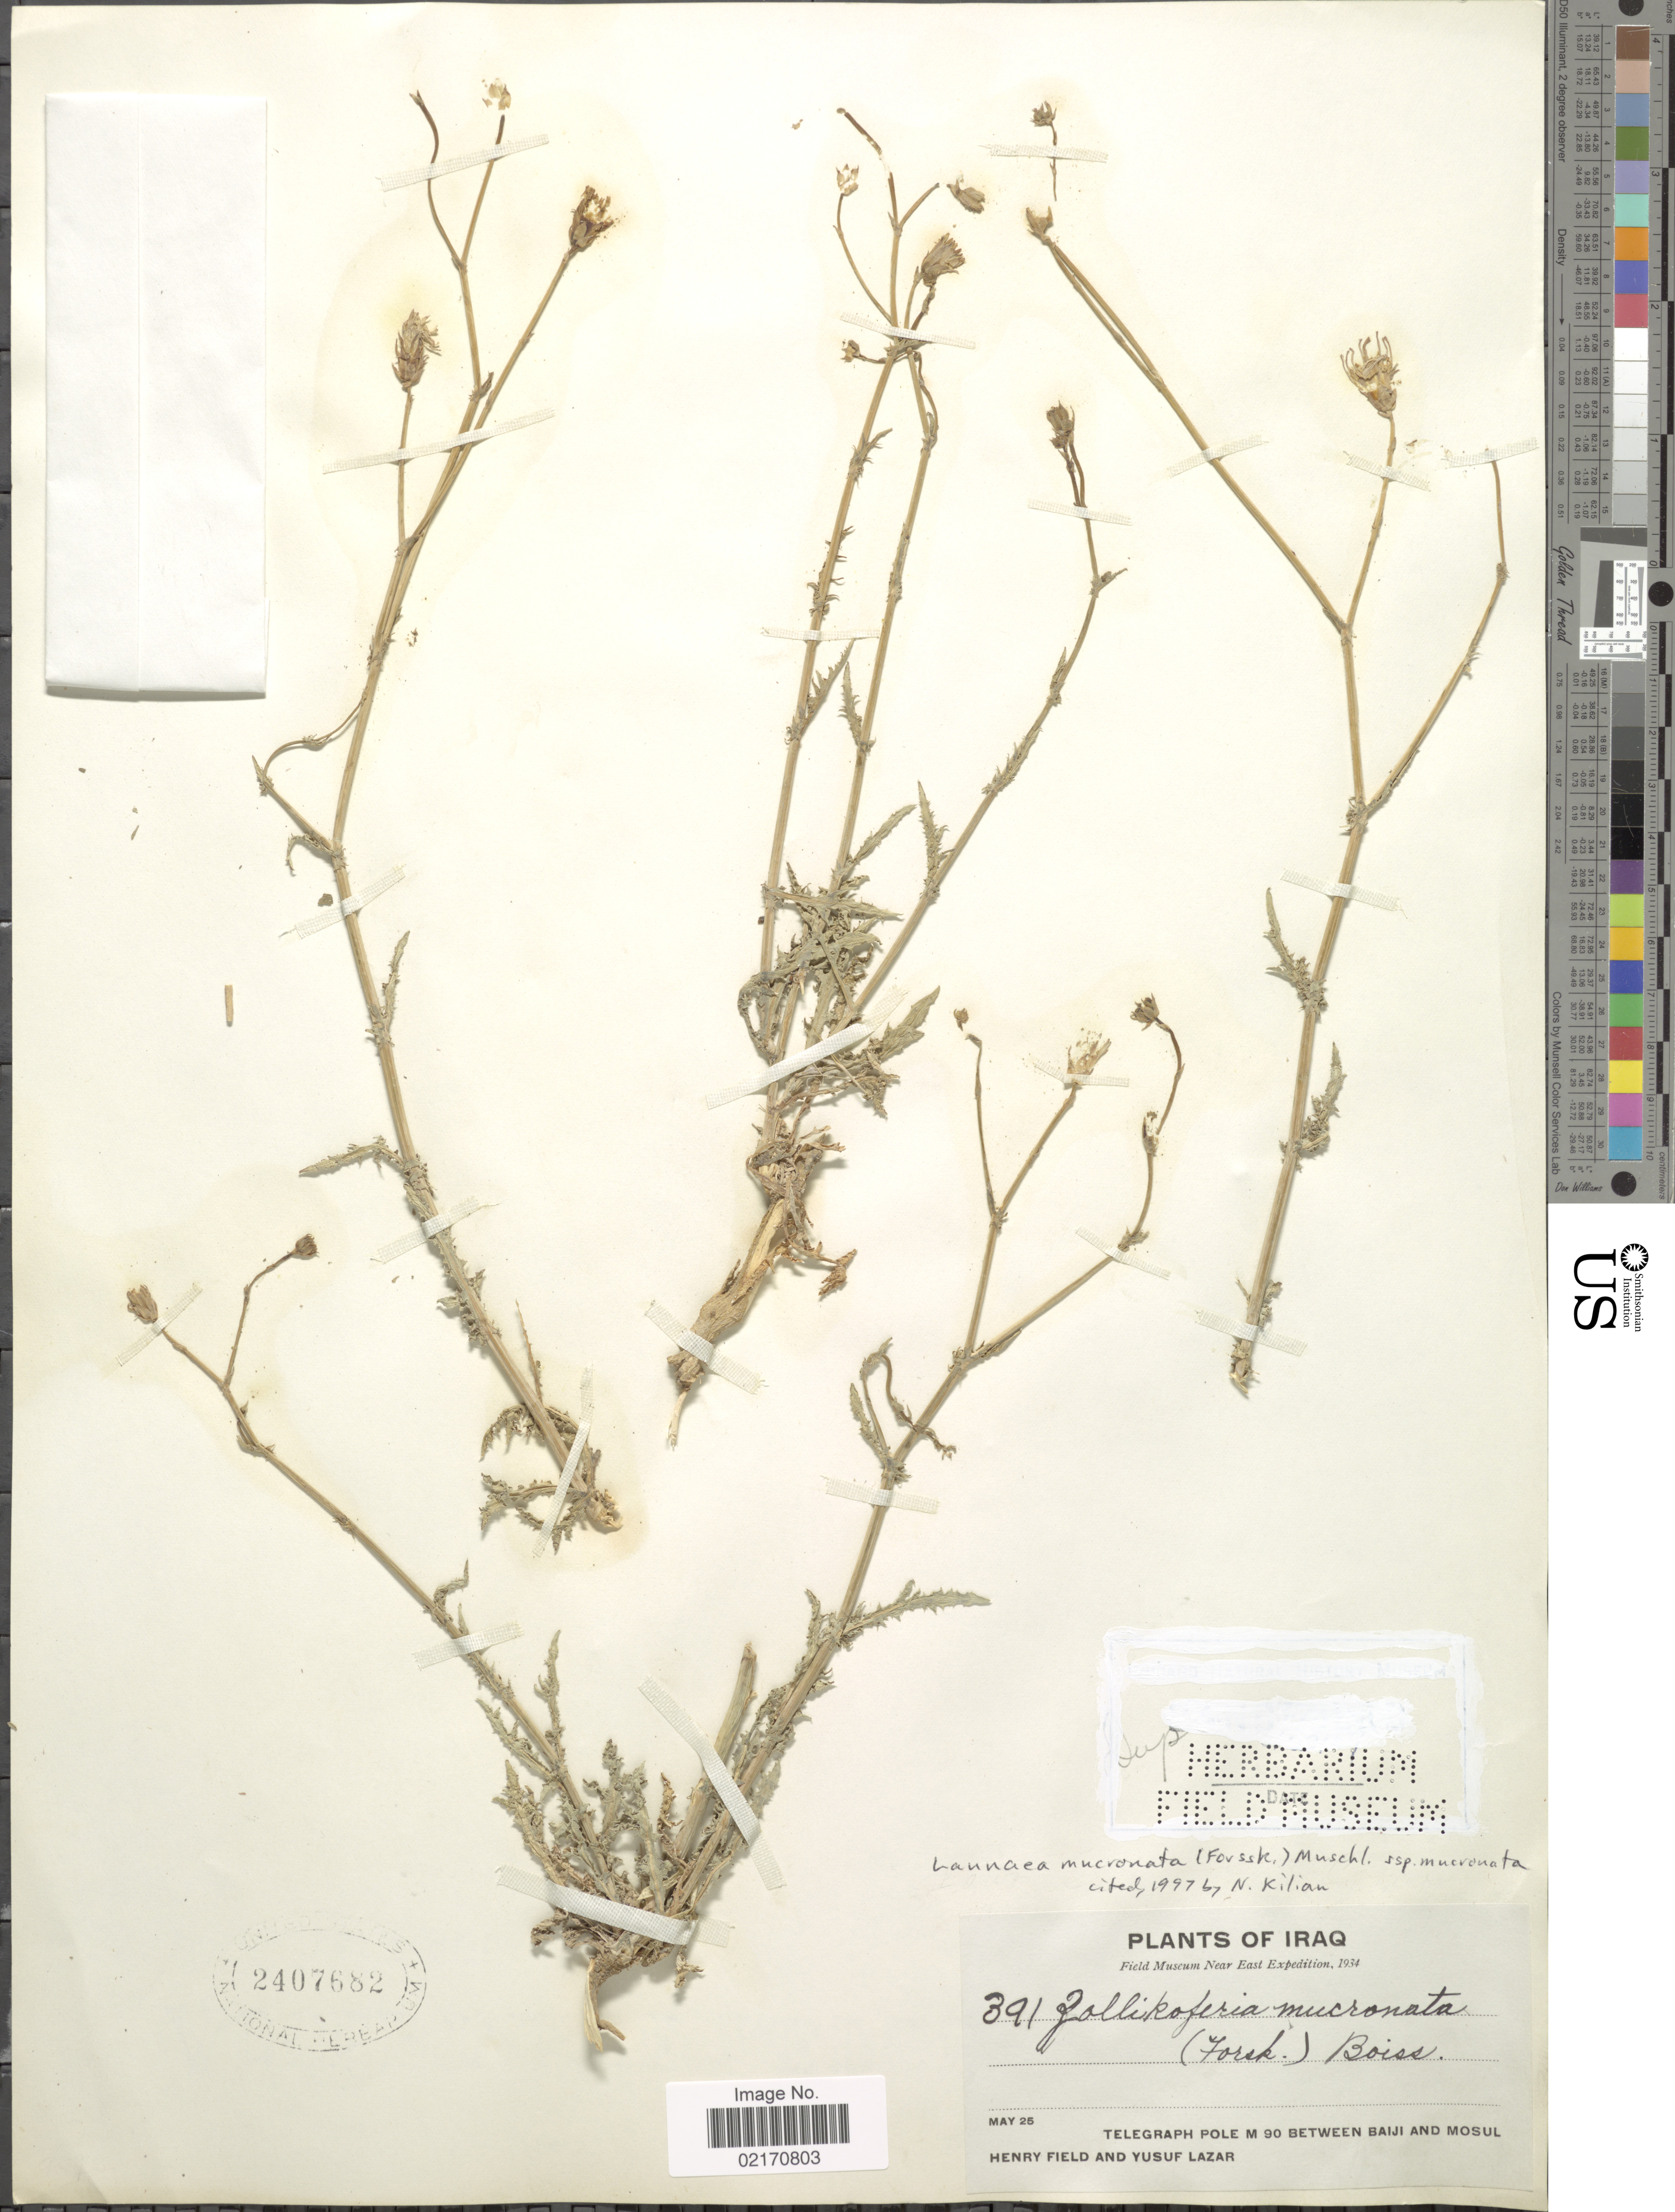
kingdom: Plantae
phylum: Tracheophyta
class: Magnoliopsida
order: Asterales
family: Asteraceae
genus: Launaea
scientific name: Launaea mucronata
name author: (Forssk.) Muschl.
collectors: H. Field & Y. Lazar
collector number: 391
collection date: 1934-05-25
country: Iraq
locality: Telegraph Pole, between Baiji and Mosul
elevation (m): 90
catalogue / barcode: US 2407682